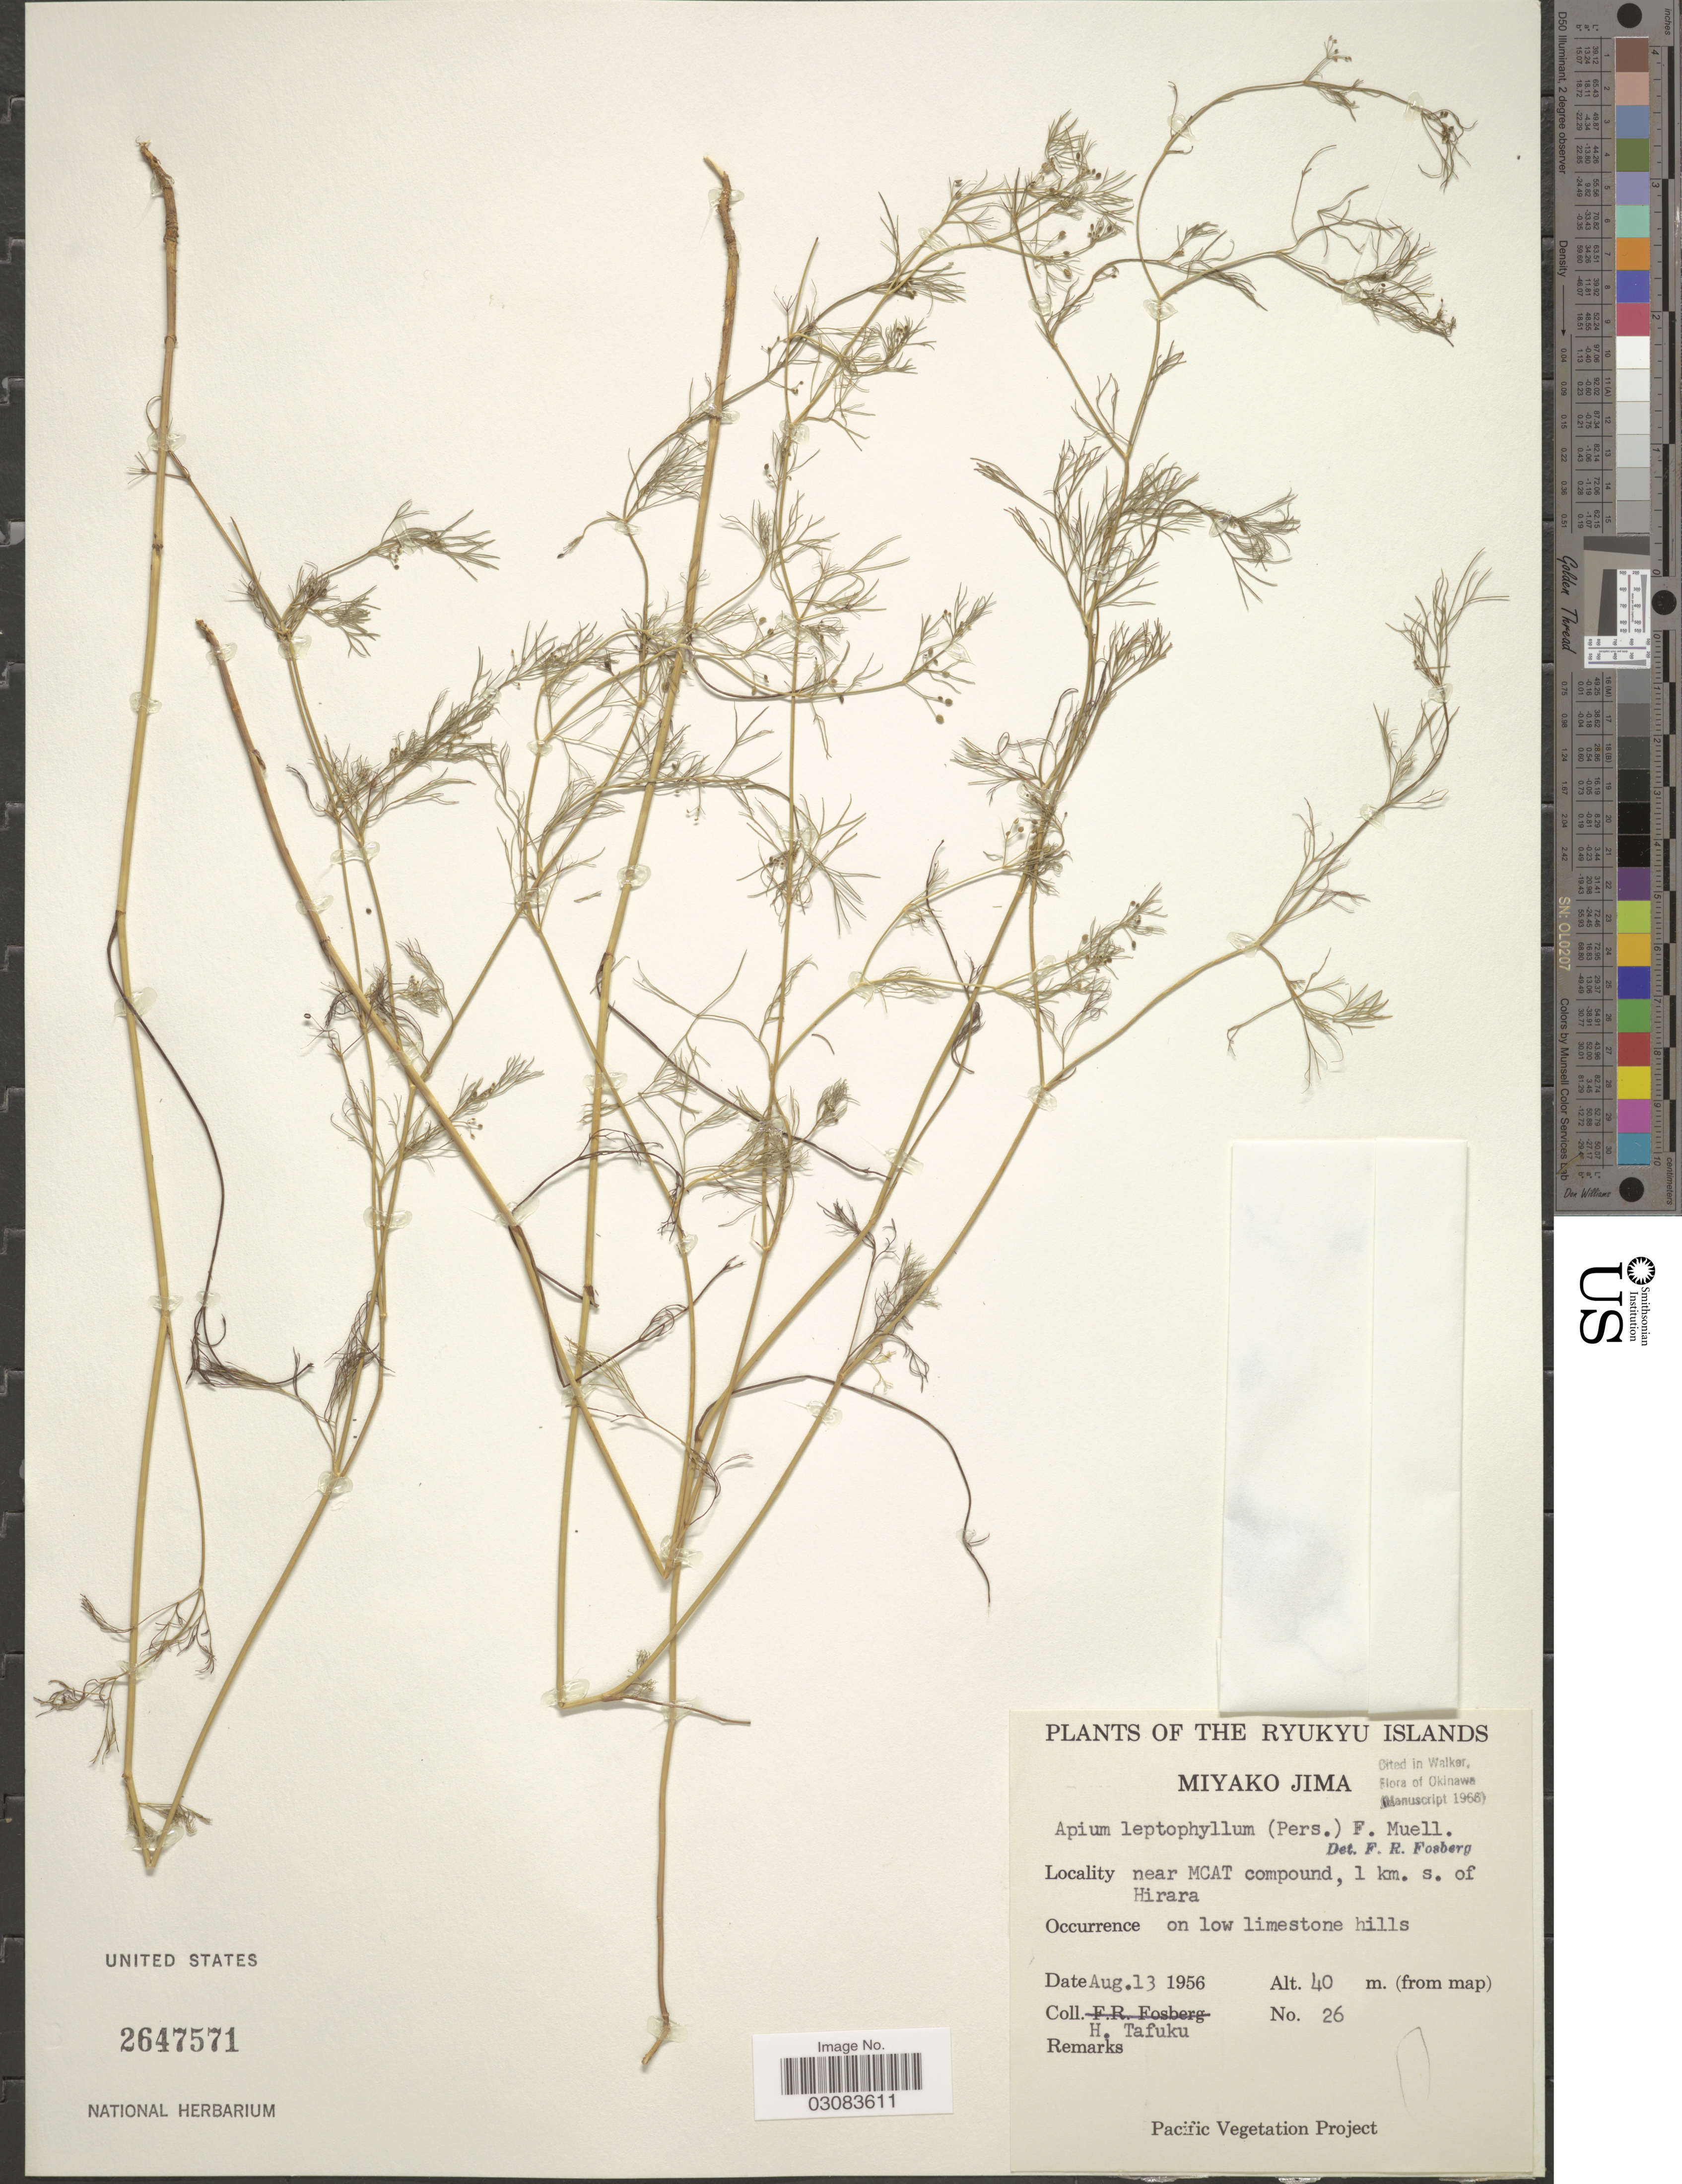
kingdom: Plantae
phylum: Tracheophyta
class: Magnoliopsida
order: Apiales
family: Apiaceae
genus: Cyclospermum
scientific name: Cyclospermum leptophyllum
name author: (Pers.) Sprague ex Britton & P. Wilson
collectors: H. Tafuku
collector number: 26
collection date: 1956-08-13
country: Japan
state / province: Okinawa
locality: Ryukyu Islands. Miyako Jima. Near MCAT compound, 1 km. s. of Hirara.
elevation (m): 40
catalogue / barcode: US 2647571